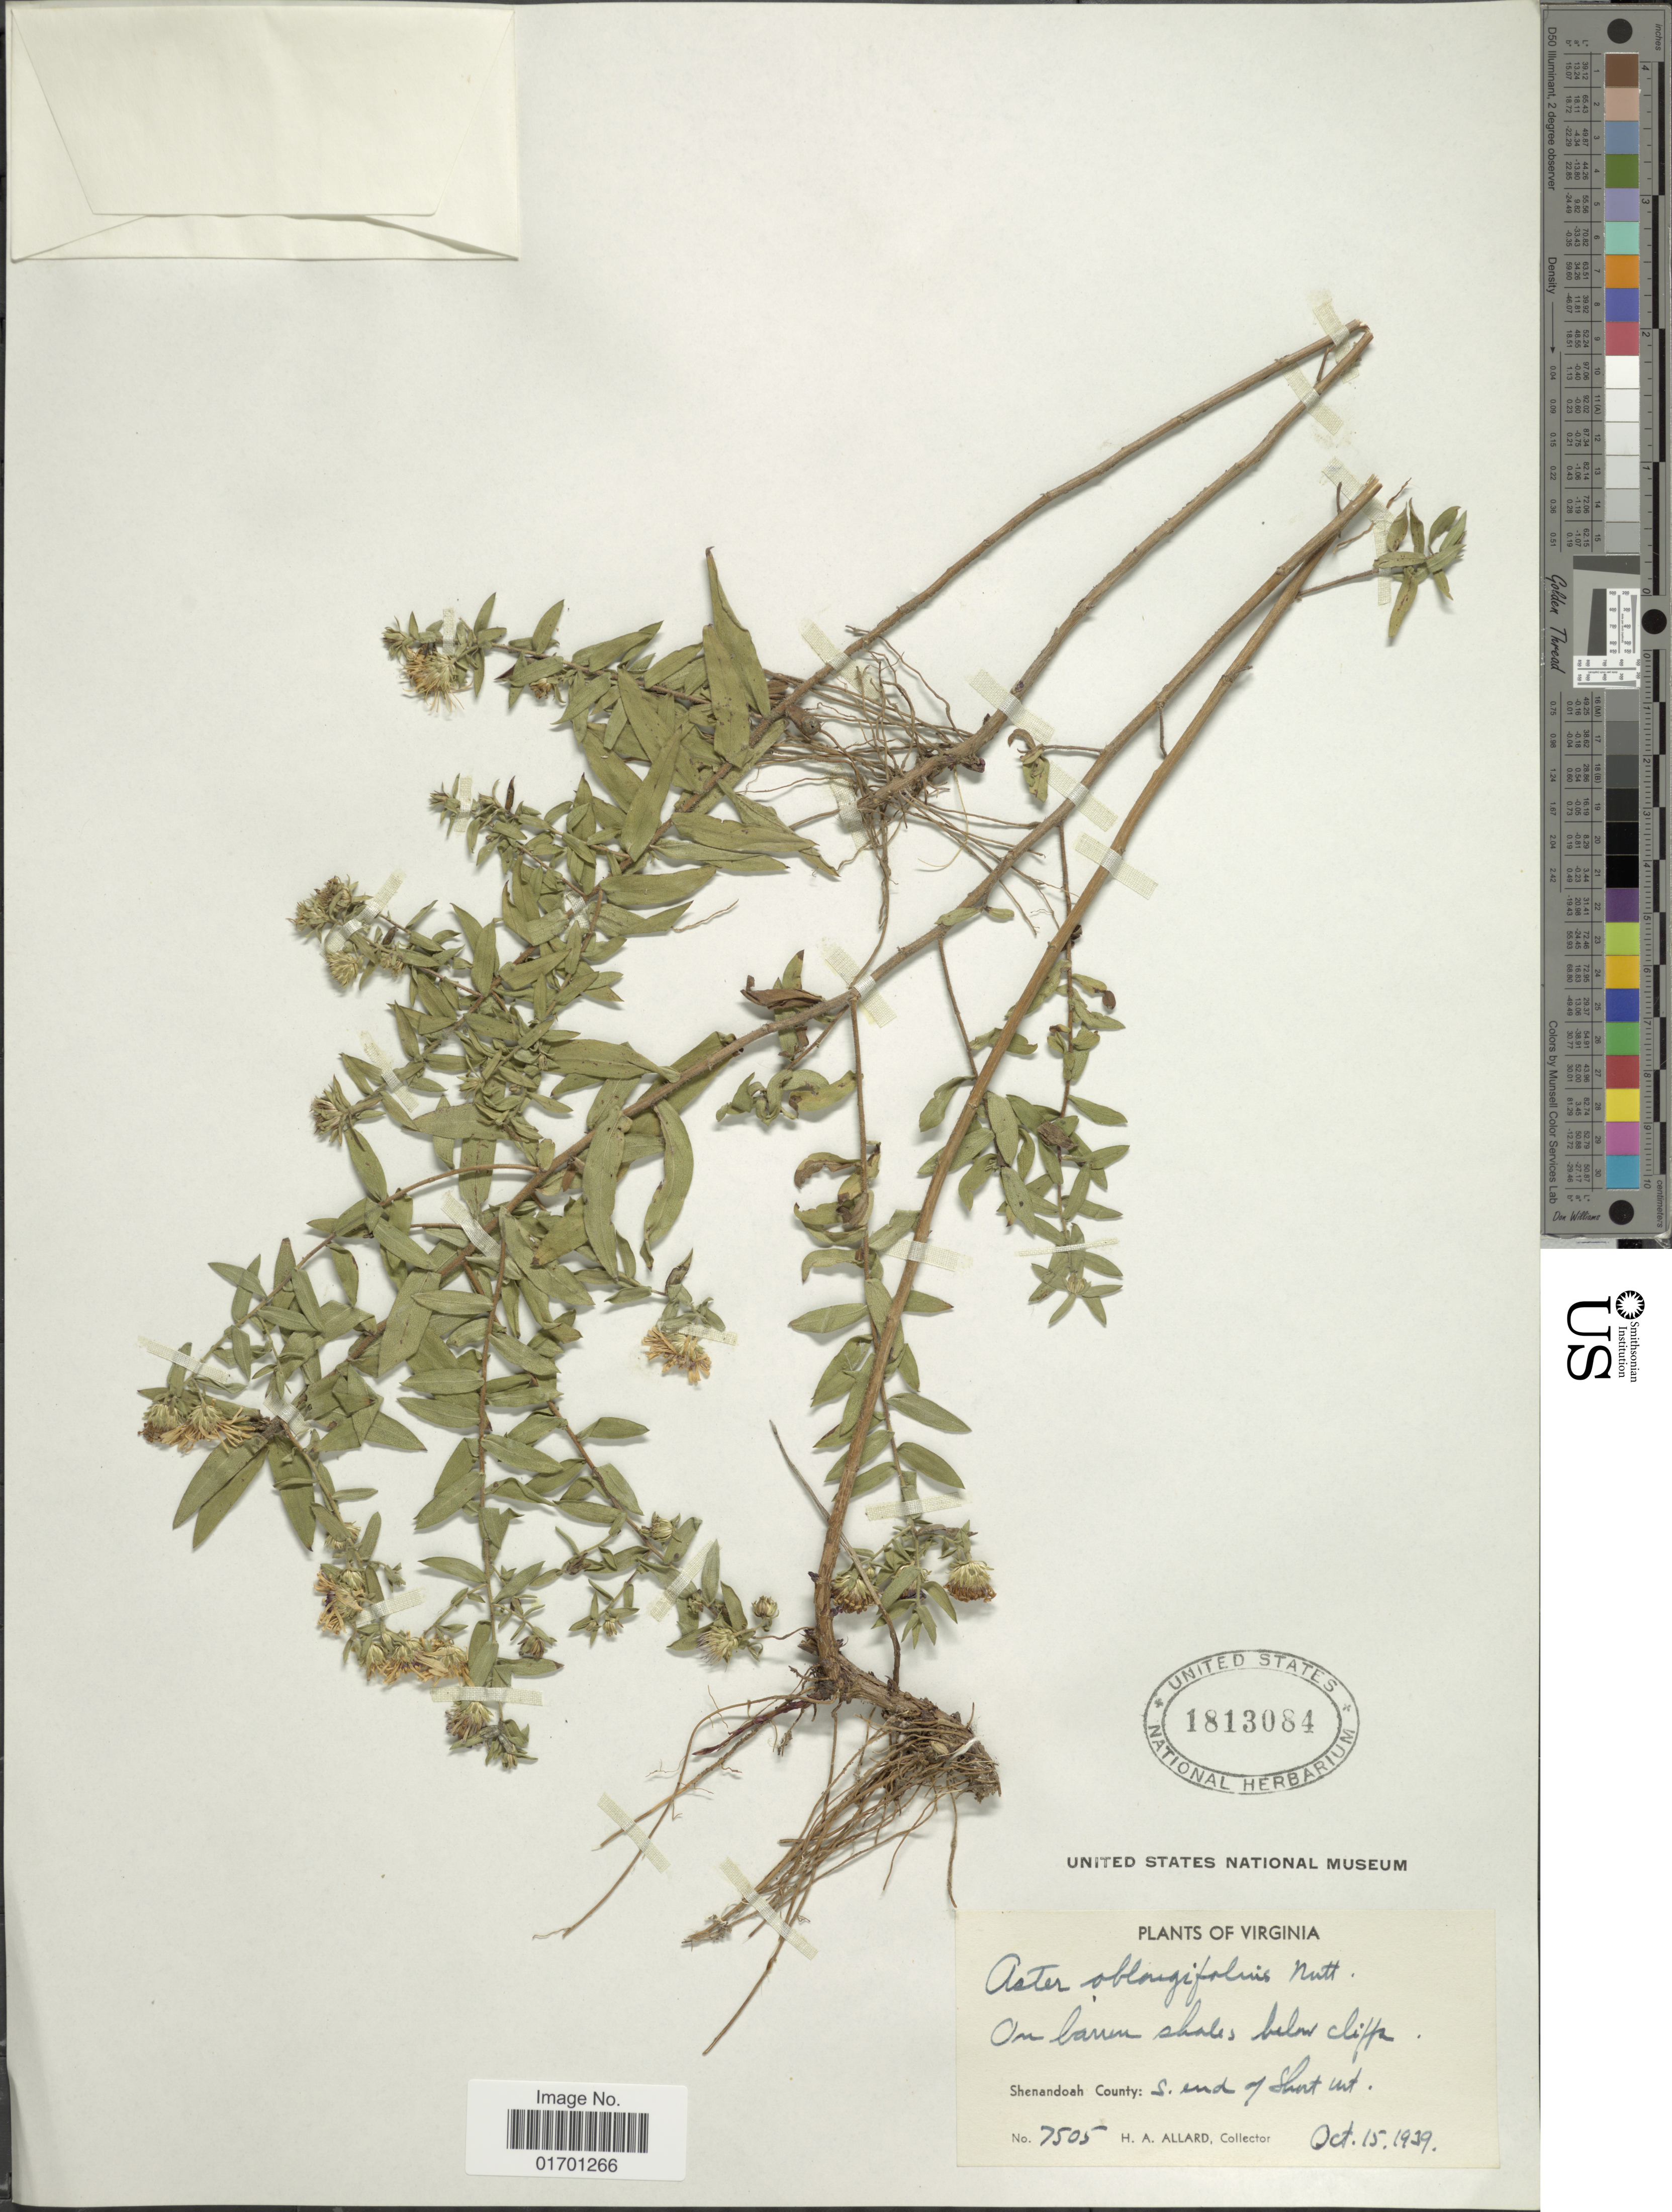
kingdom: Plantae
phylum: Tracheophyta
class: Magnoliopsida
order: Asterales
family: Asteraceae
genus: Symphyotrichum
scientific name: Symphyotrichum oblongifolium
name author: (Nutt.) G.L. Nesom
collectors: H. A. Allard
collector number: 7505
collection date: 1939-10-15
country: United States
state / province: Virginia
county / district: Shenandoah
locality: On barn Shale, below cliffs, Shenandoah County, S en d of short int.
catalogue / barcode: US 1813084